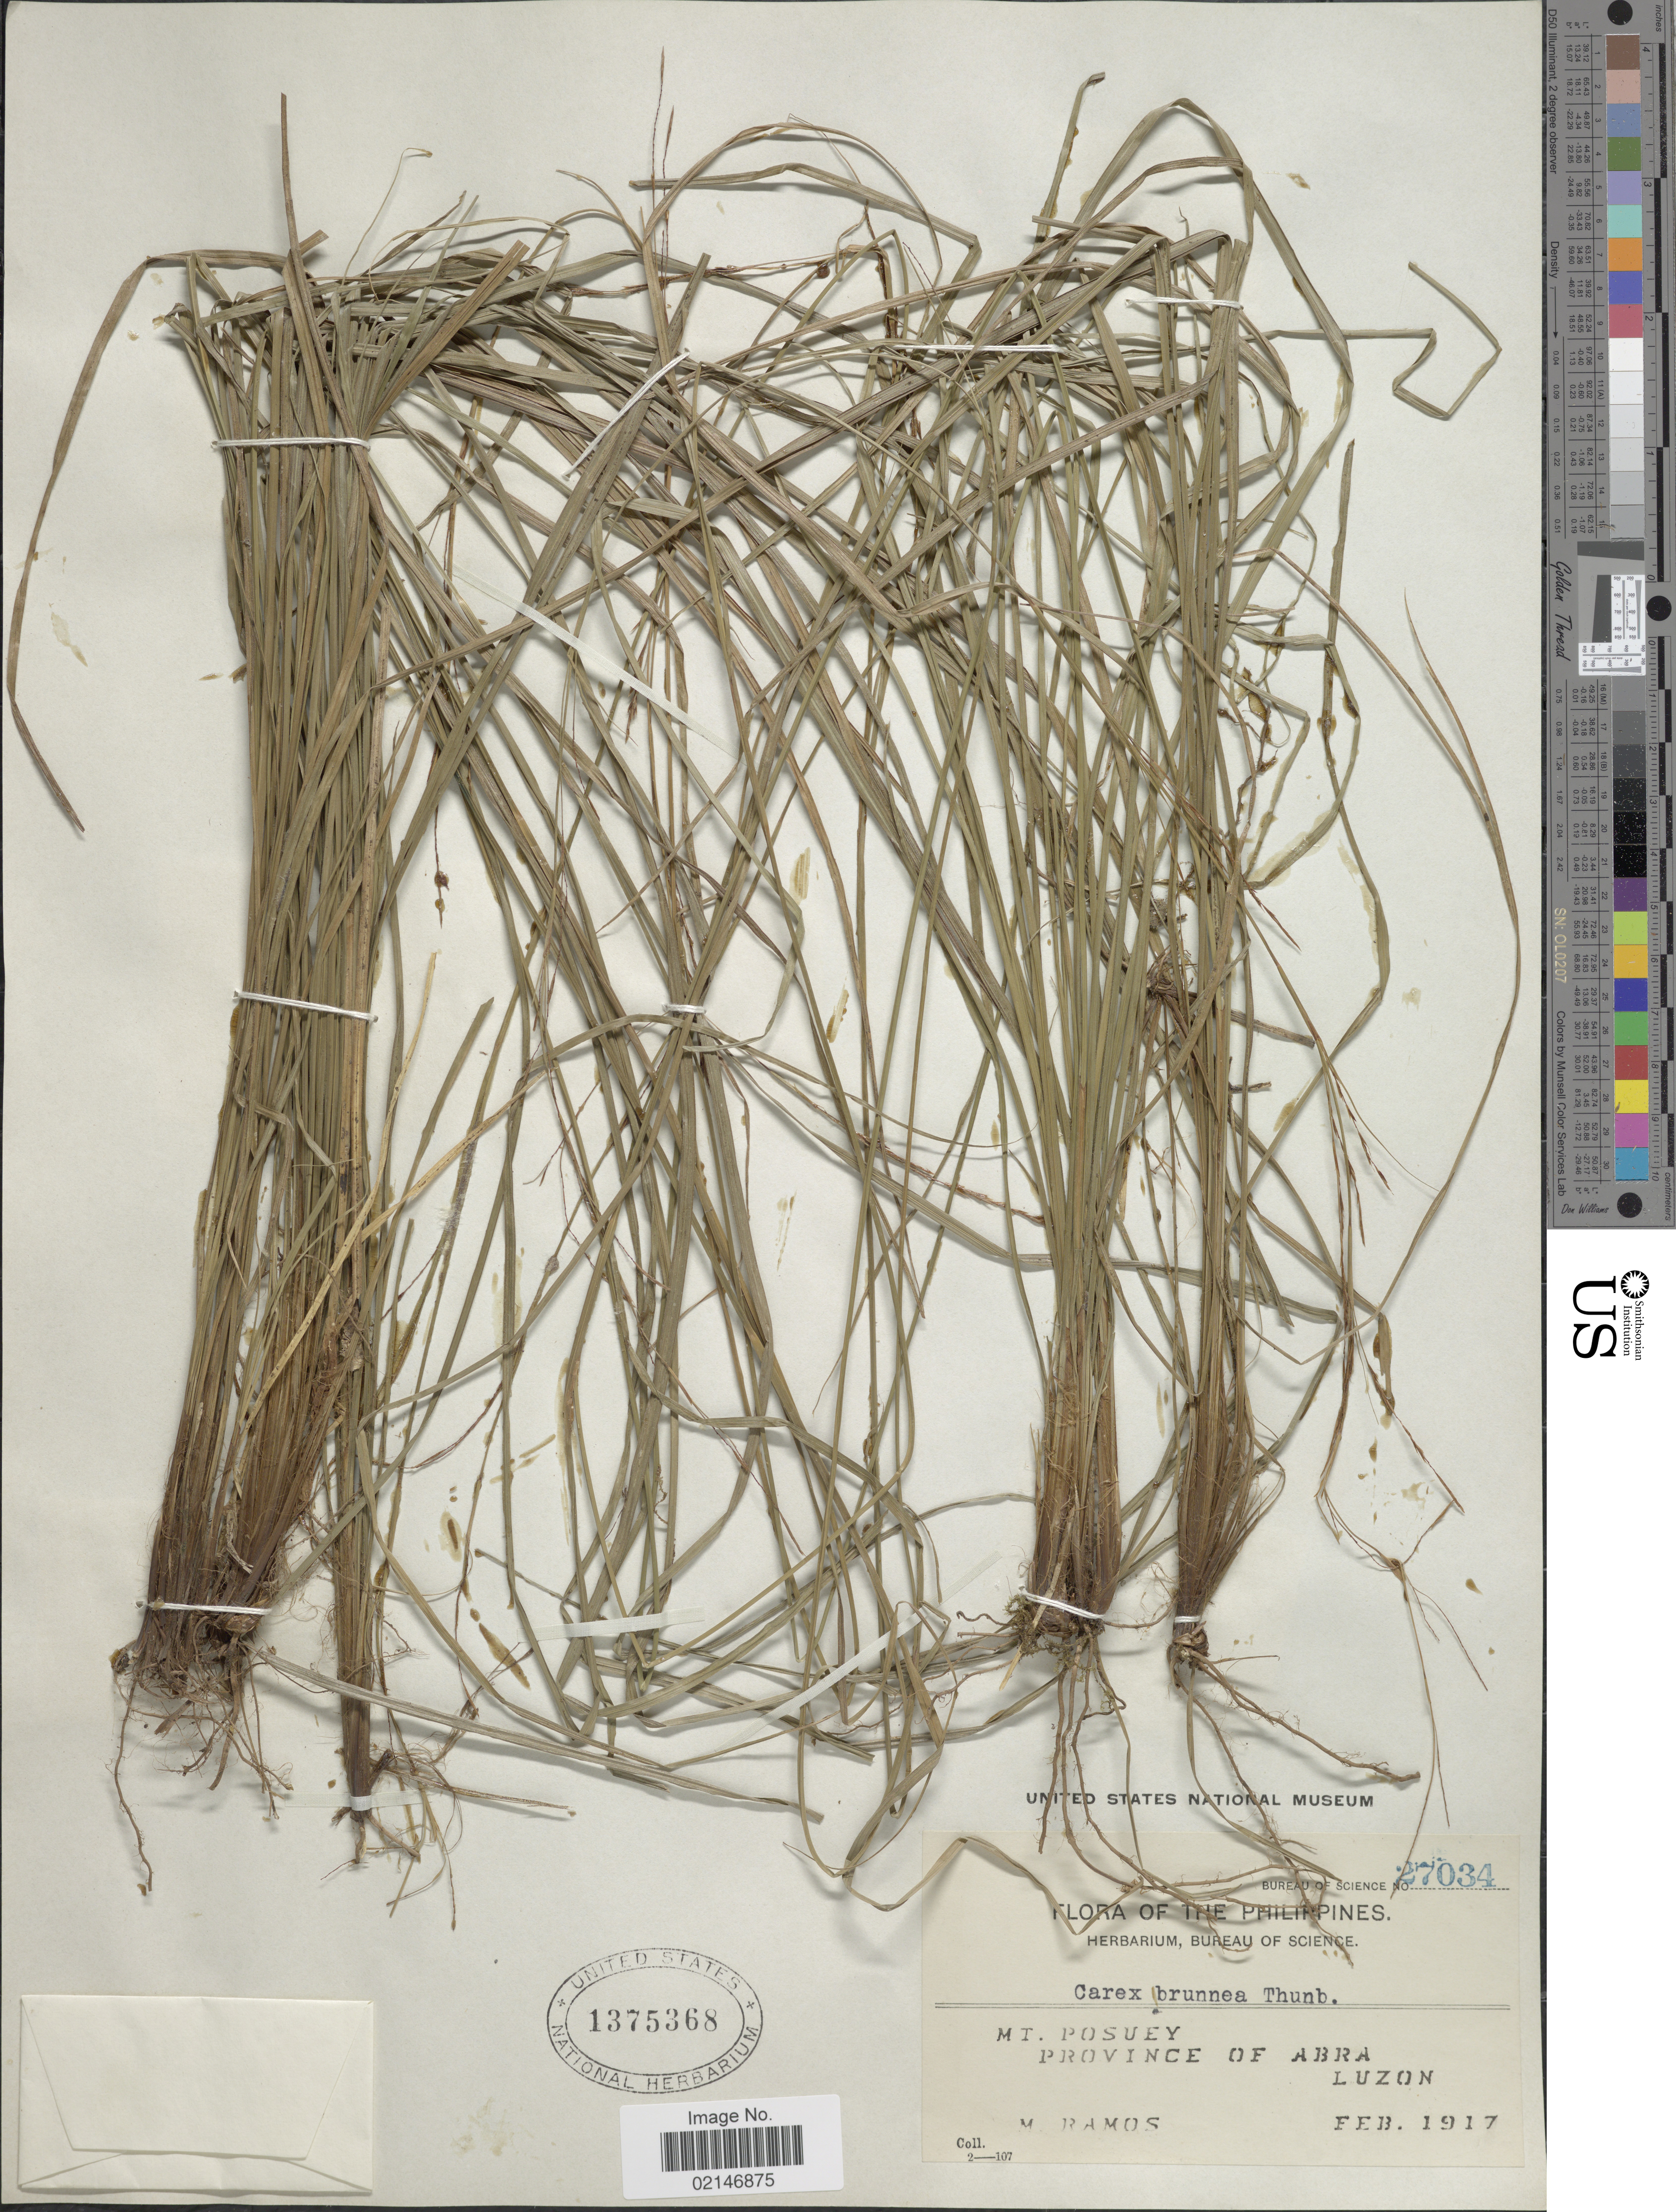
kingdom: Plantae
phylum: Tracheophyta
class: Liliopsida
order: Poales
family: Cyperaceae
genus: Carex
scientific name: Carex brunnea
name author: Thunb.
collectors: M. Ramos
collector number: Bureau Of Science 27034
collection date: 1917-02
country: Philippines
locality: Mt. Posuey, Province of Abra, Luzon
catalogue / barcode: US 1375368